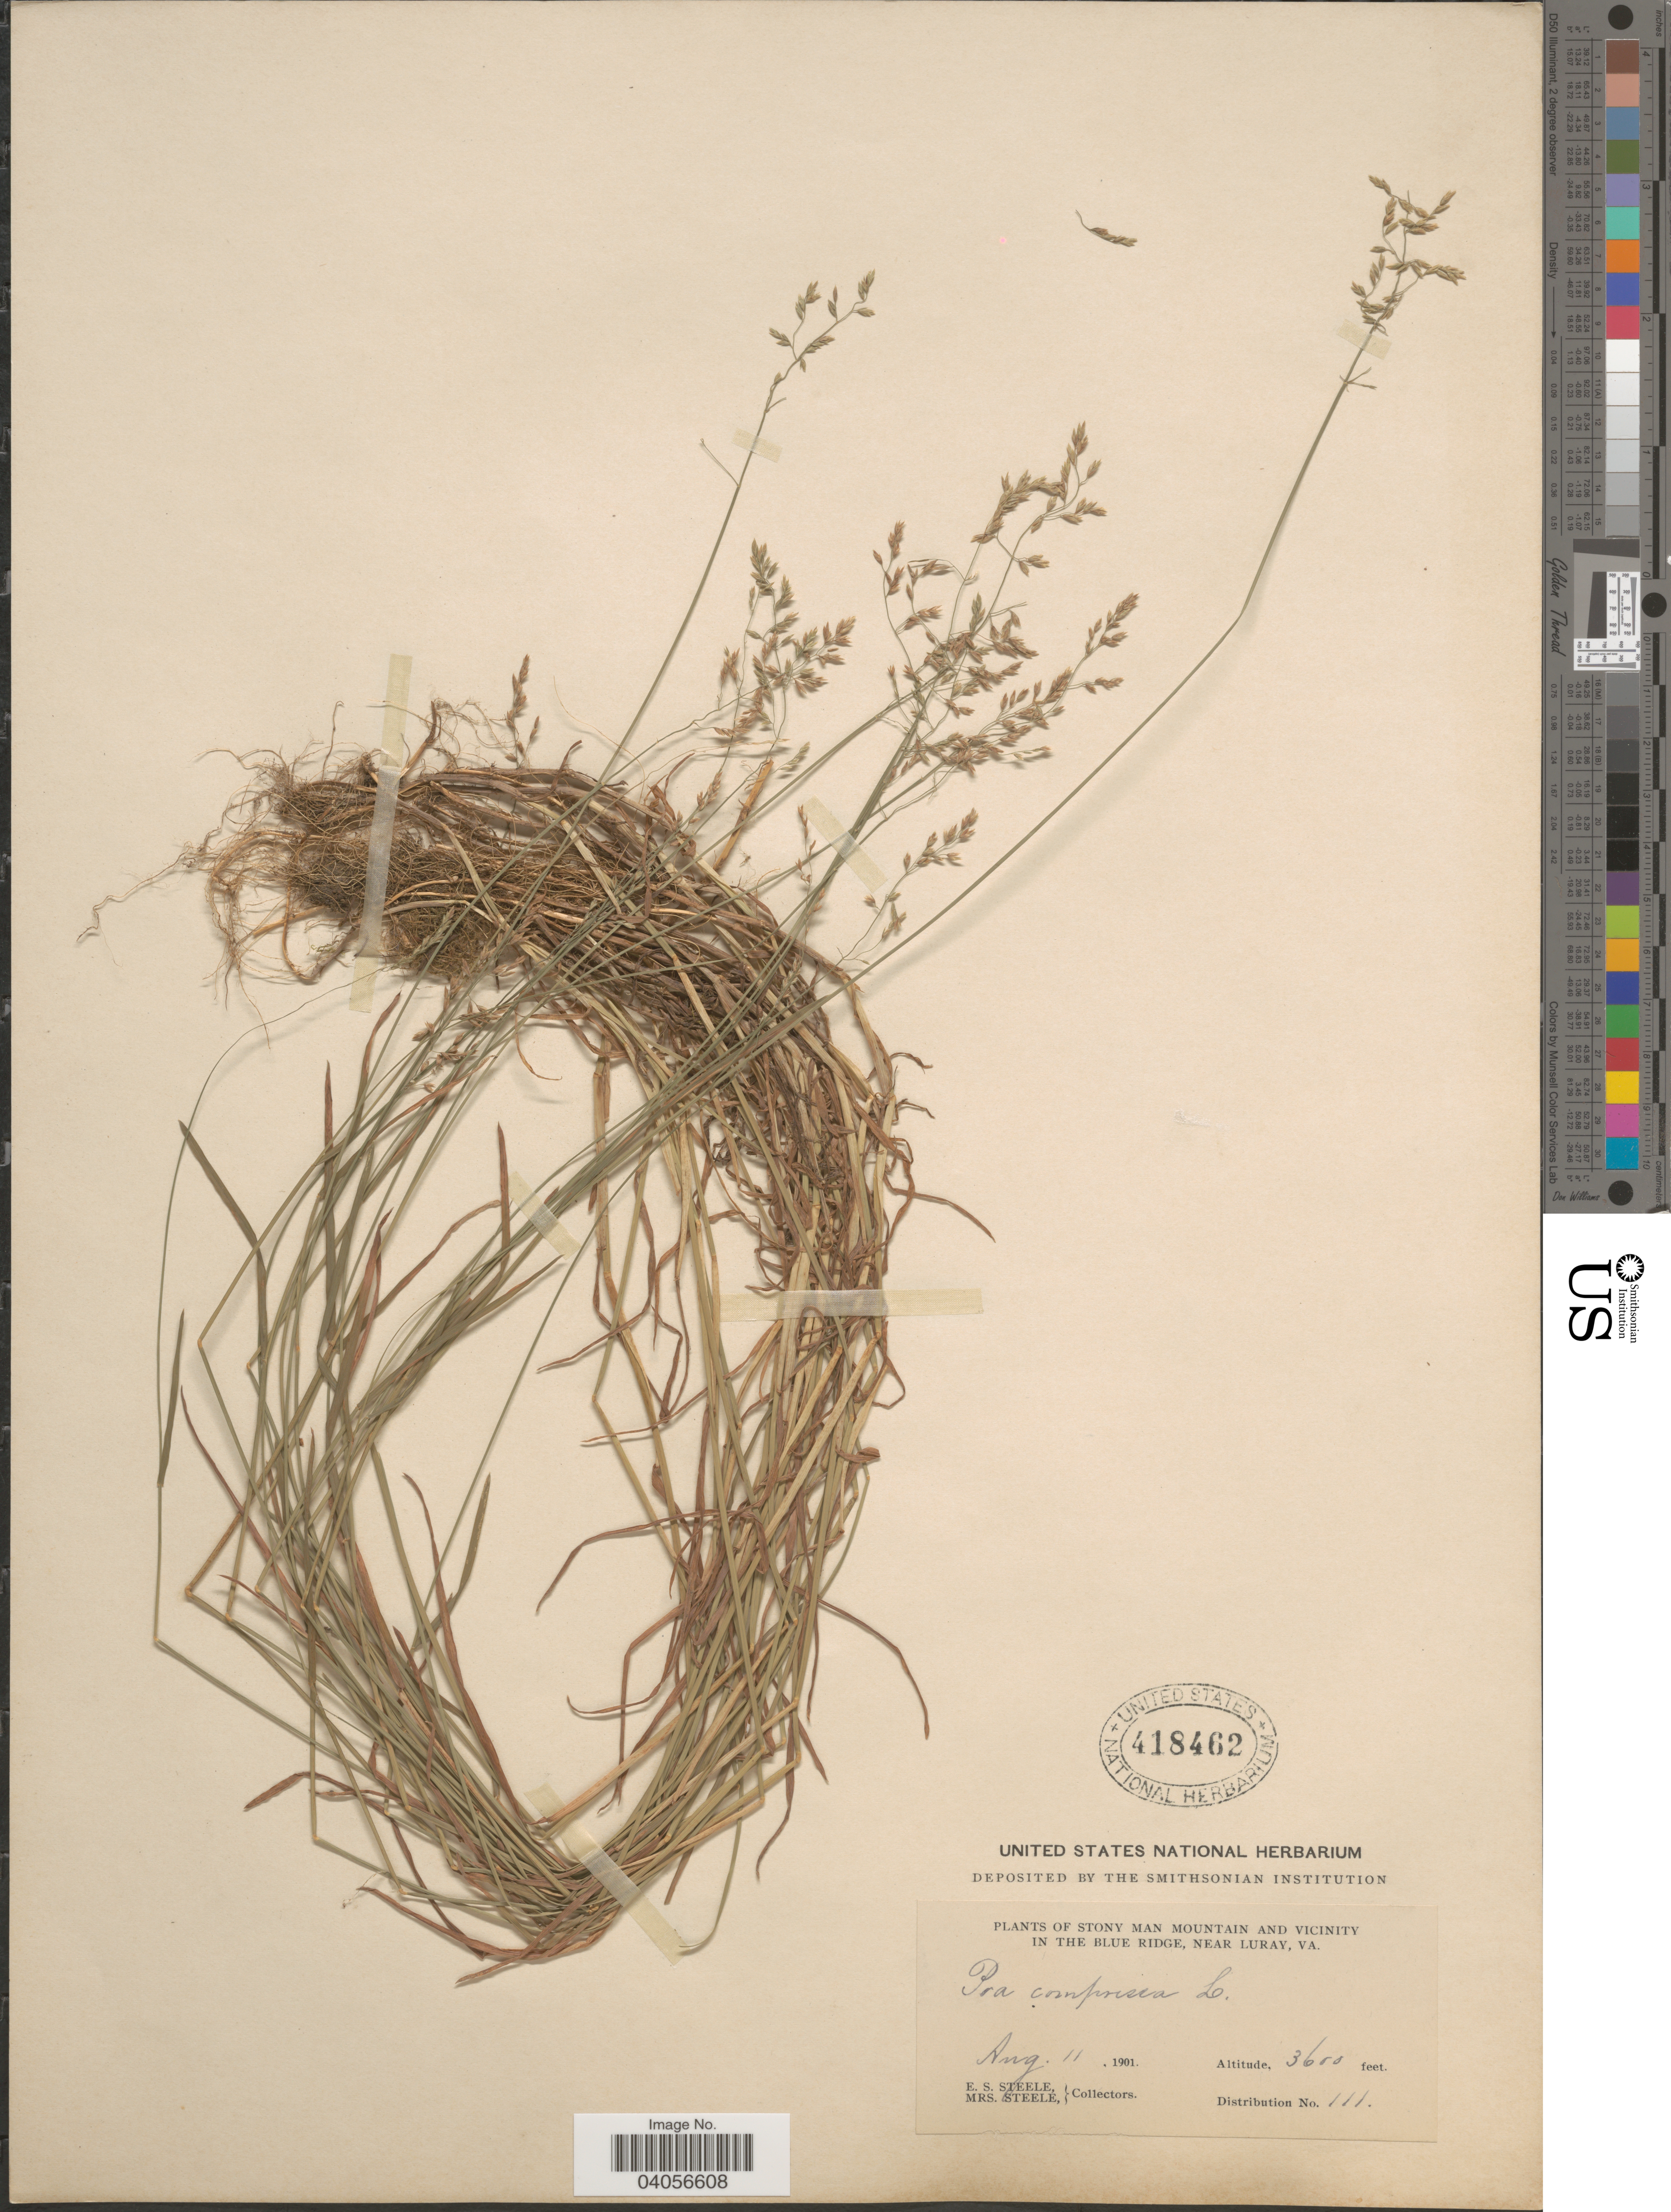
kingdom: Plantae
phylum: Tracheophyta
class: Liliopsida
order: Poales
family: Poaceae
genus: Poa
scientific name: Poa compressa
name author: L.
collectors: E. Steele & Mrs. E. S. Steele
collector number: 111?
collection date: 1901-08-11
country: United States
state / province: Virginia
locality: Stony Man Mountain and Vicinity in the Blue Ridge, Near Luray.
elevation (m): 1097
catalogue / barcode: US 418462